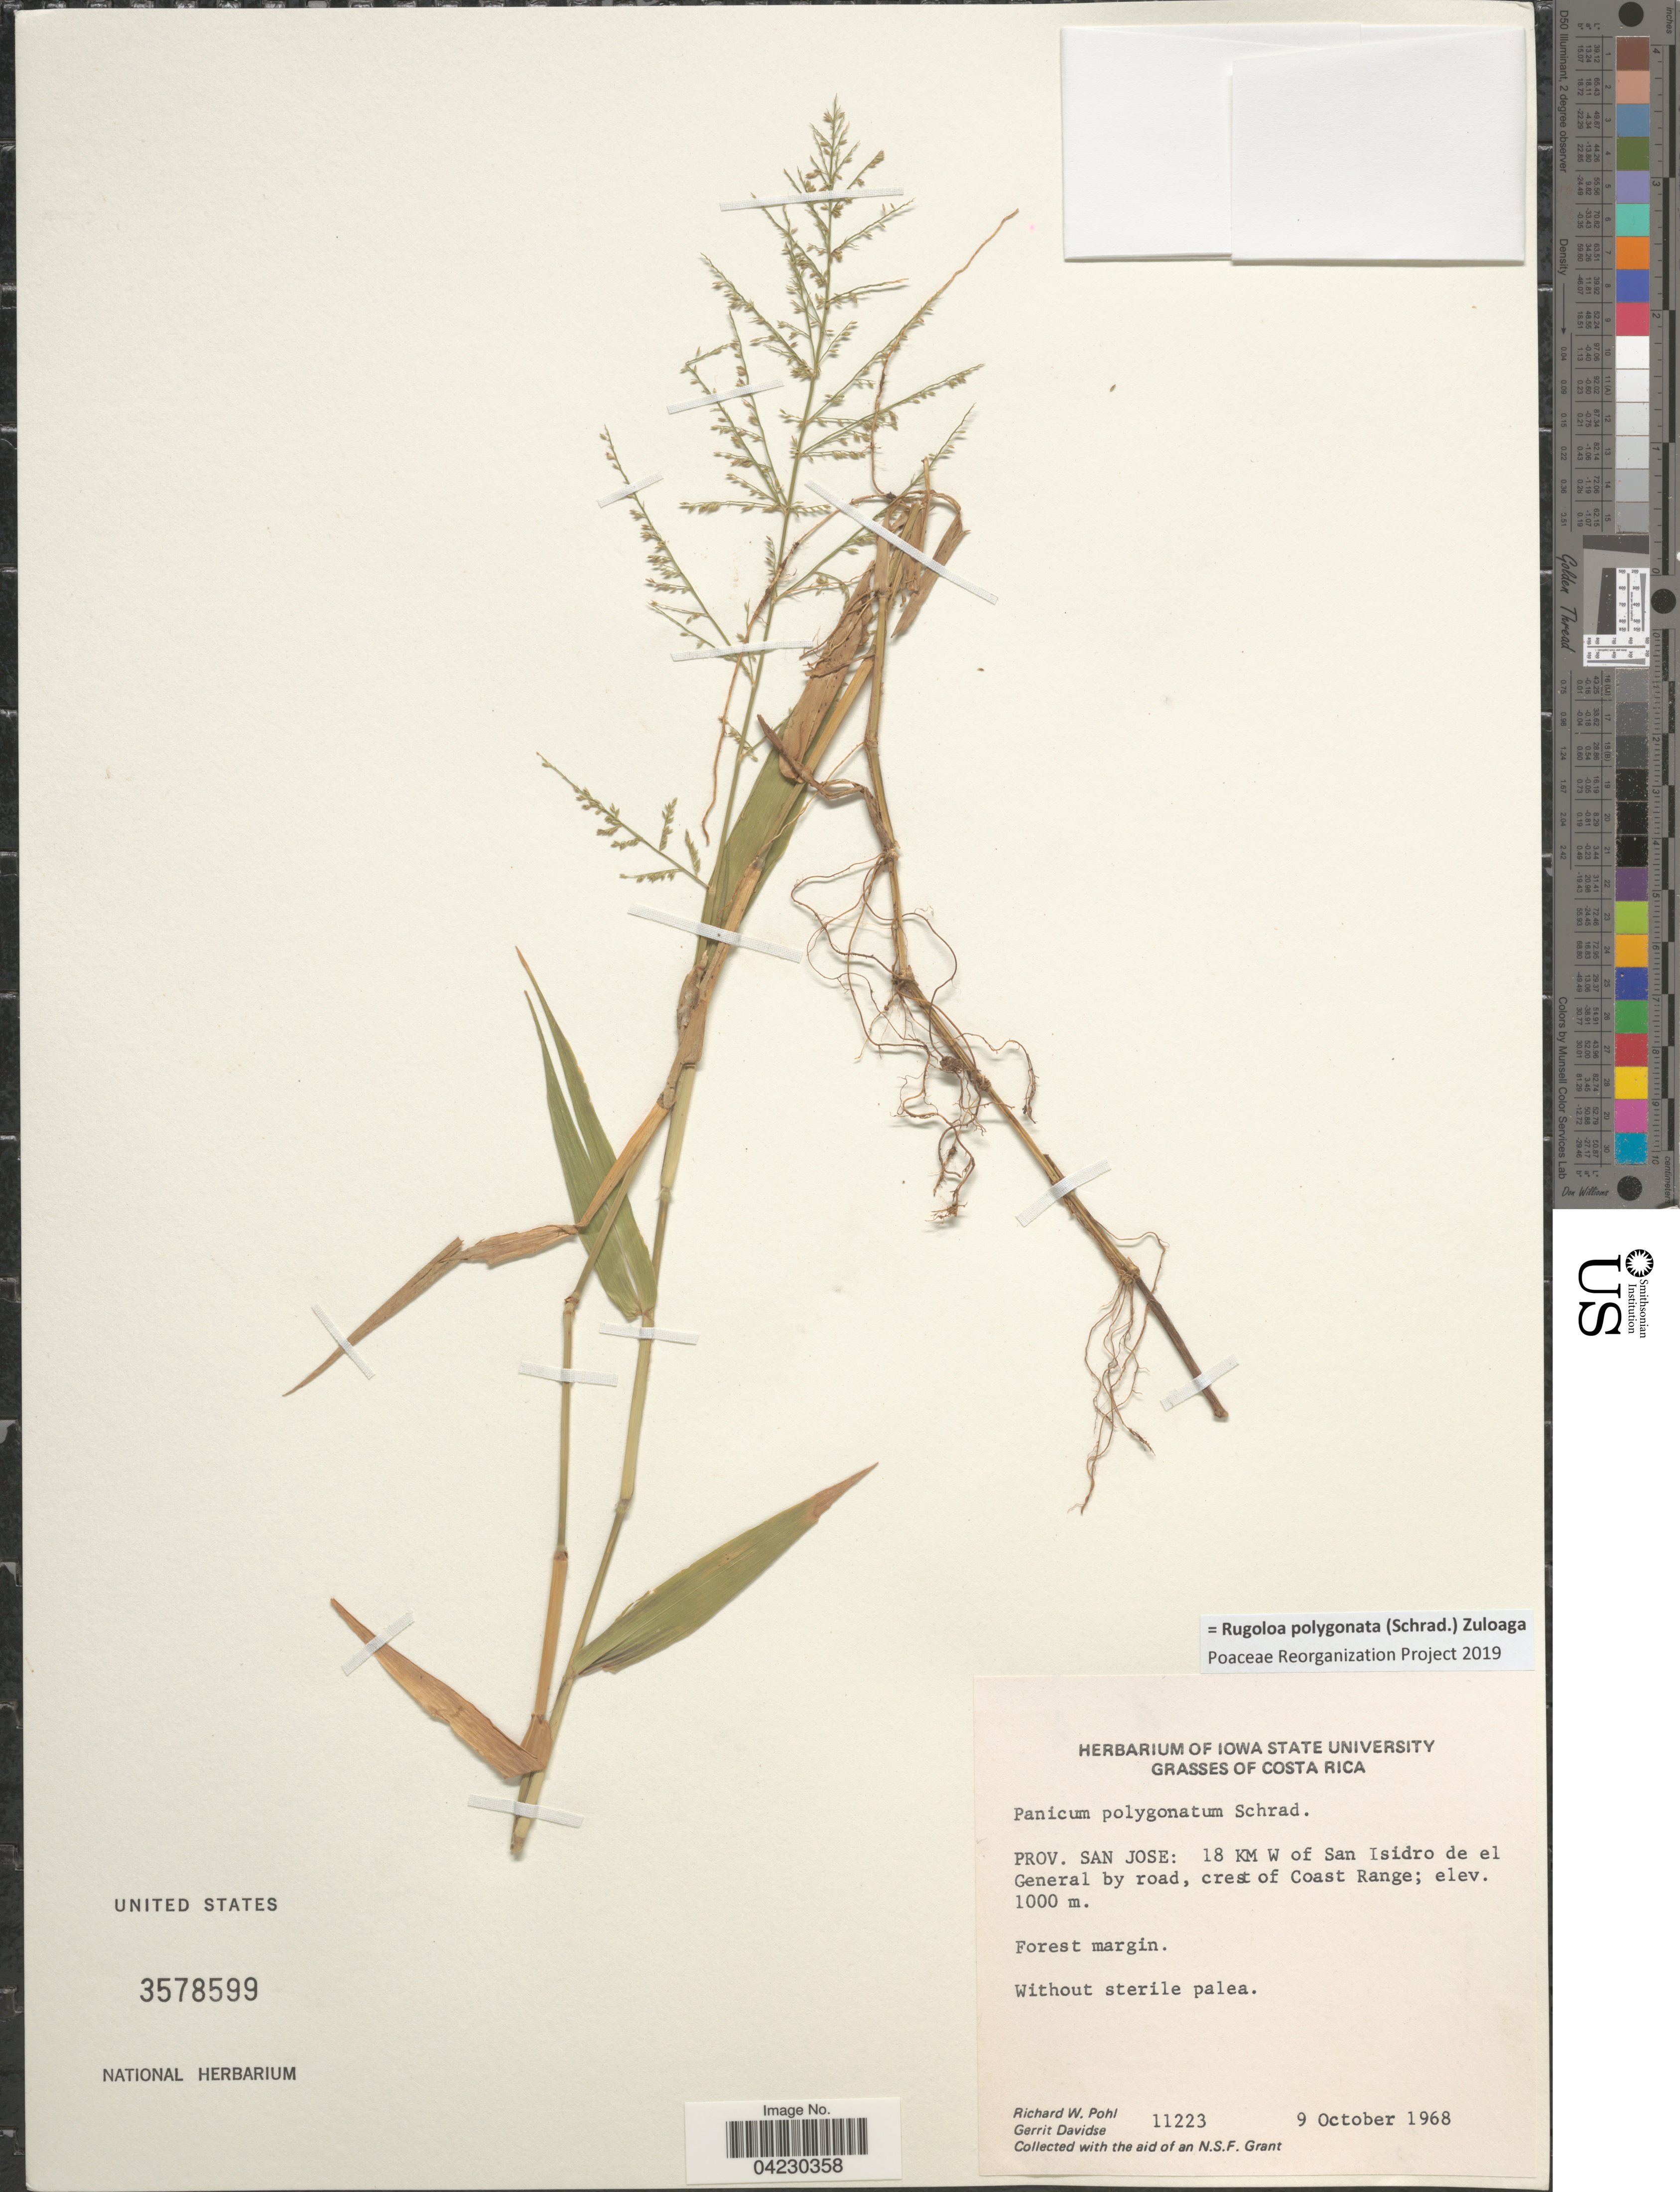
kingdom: Plantae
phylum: Tracheophyta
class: Liliopsida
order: Poales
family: Poaceae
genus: Rugoloa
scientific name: Rugoloa polygonata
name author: (Schrad.) Zuloaga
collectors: R. W. Pohl & G. Davidse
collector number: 11223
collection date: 1968-10-09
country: Costa Rica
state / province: San José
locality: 18 KM W of San Isidro de el General by road, crest of Coast Range.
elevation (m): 1000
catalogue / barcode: US 3578599